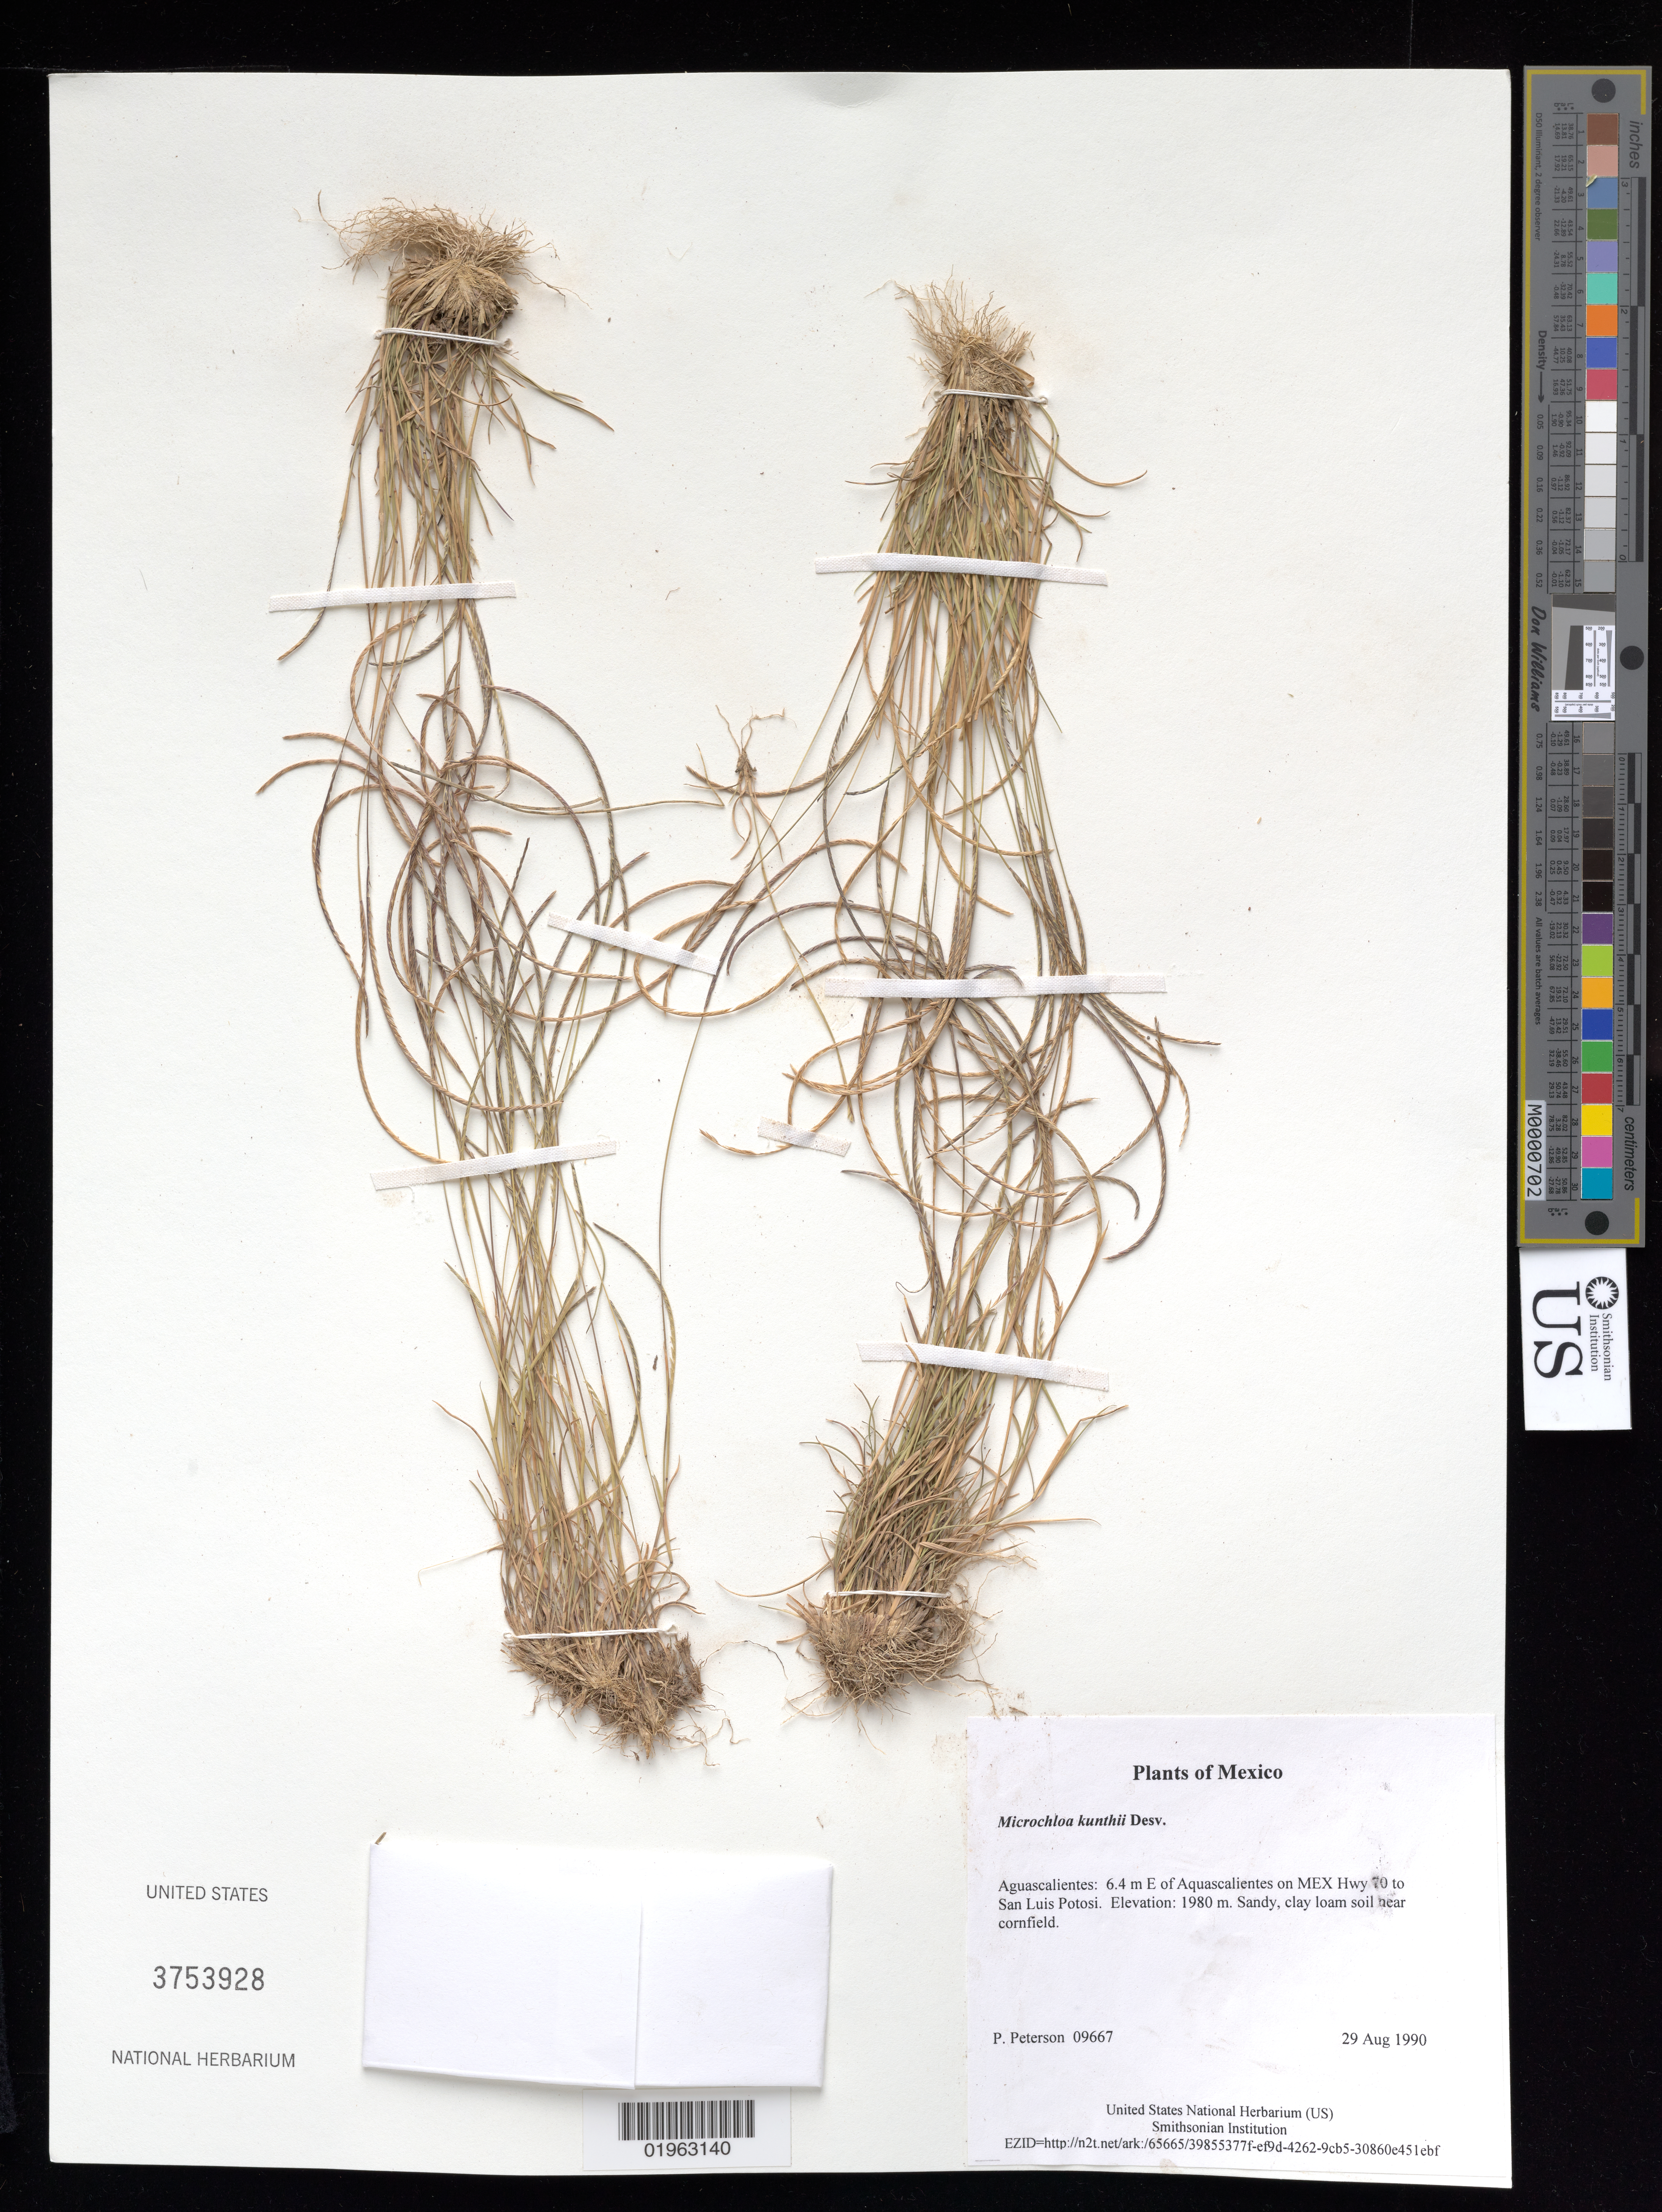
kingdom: Plantae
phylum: Tracheophyta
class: Liliopsida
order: Poales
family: Poaceae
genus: Microchloa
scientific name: Microchloa kunthii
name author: Desv.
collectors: P. M. Peterson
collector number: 09667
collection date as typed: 29 Aug 1990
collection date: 1990-08-29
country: Mexico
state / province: Aguascalientes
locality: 6.4 m E of Aquascalientes on MEX Hwy 70 to San Luis Potosi.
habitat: Sandy, clay loam soil near cornfield.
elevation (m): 1980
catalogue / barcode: US 3753928